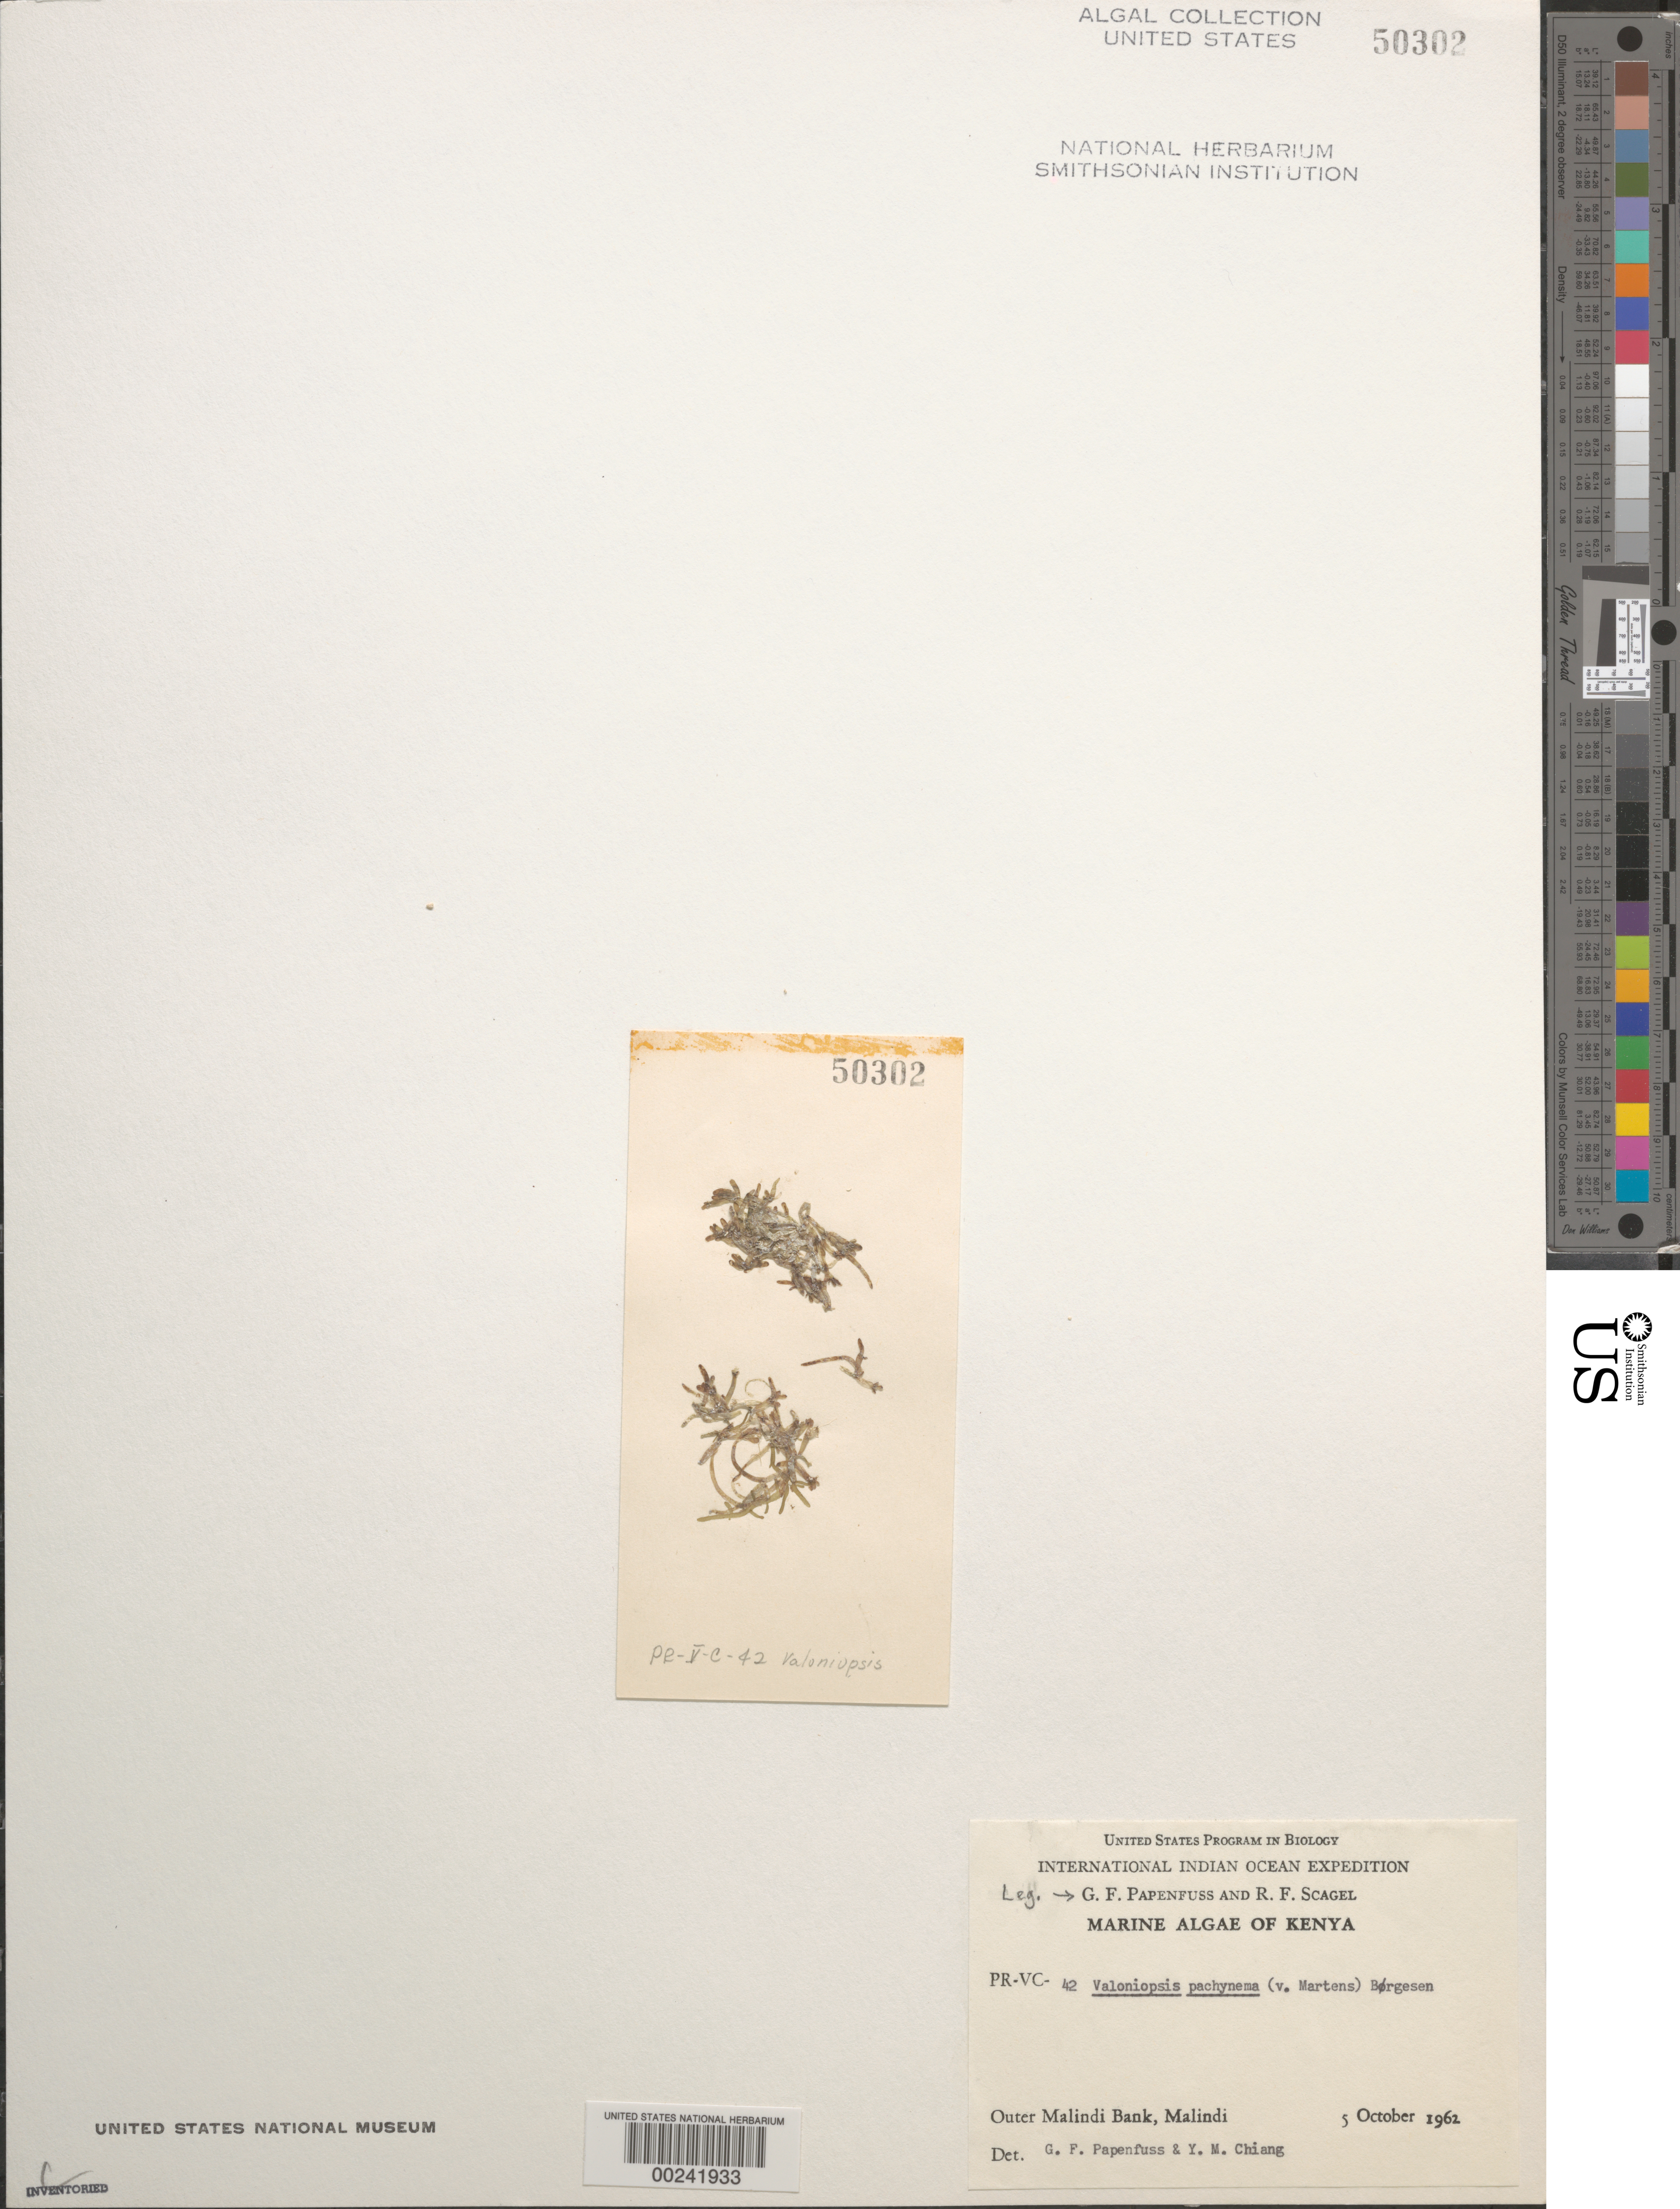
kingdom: Plantae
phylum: Chlorophyta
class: Ulvophyceae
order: Siphonocladales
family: Valoniaceae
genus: Valoniopsis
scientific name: Valoniopsis pachynema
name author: (G. Martens) Børgesen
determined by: Papenfuss, G. F.; Chiang, Y. M.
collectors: G. Papenfuss & R. F. Scagel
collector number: PR-VC-42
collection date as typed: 05 Oct 1962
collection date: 1962-10-05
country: Kenya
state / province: Kilifi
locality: Malindi, outer Malindi Bank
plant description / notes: International Indian Ocean Expedition, 1962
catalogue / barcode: US 50302